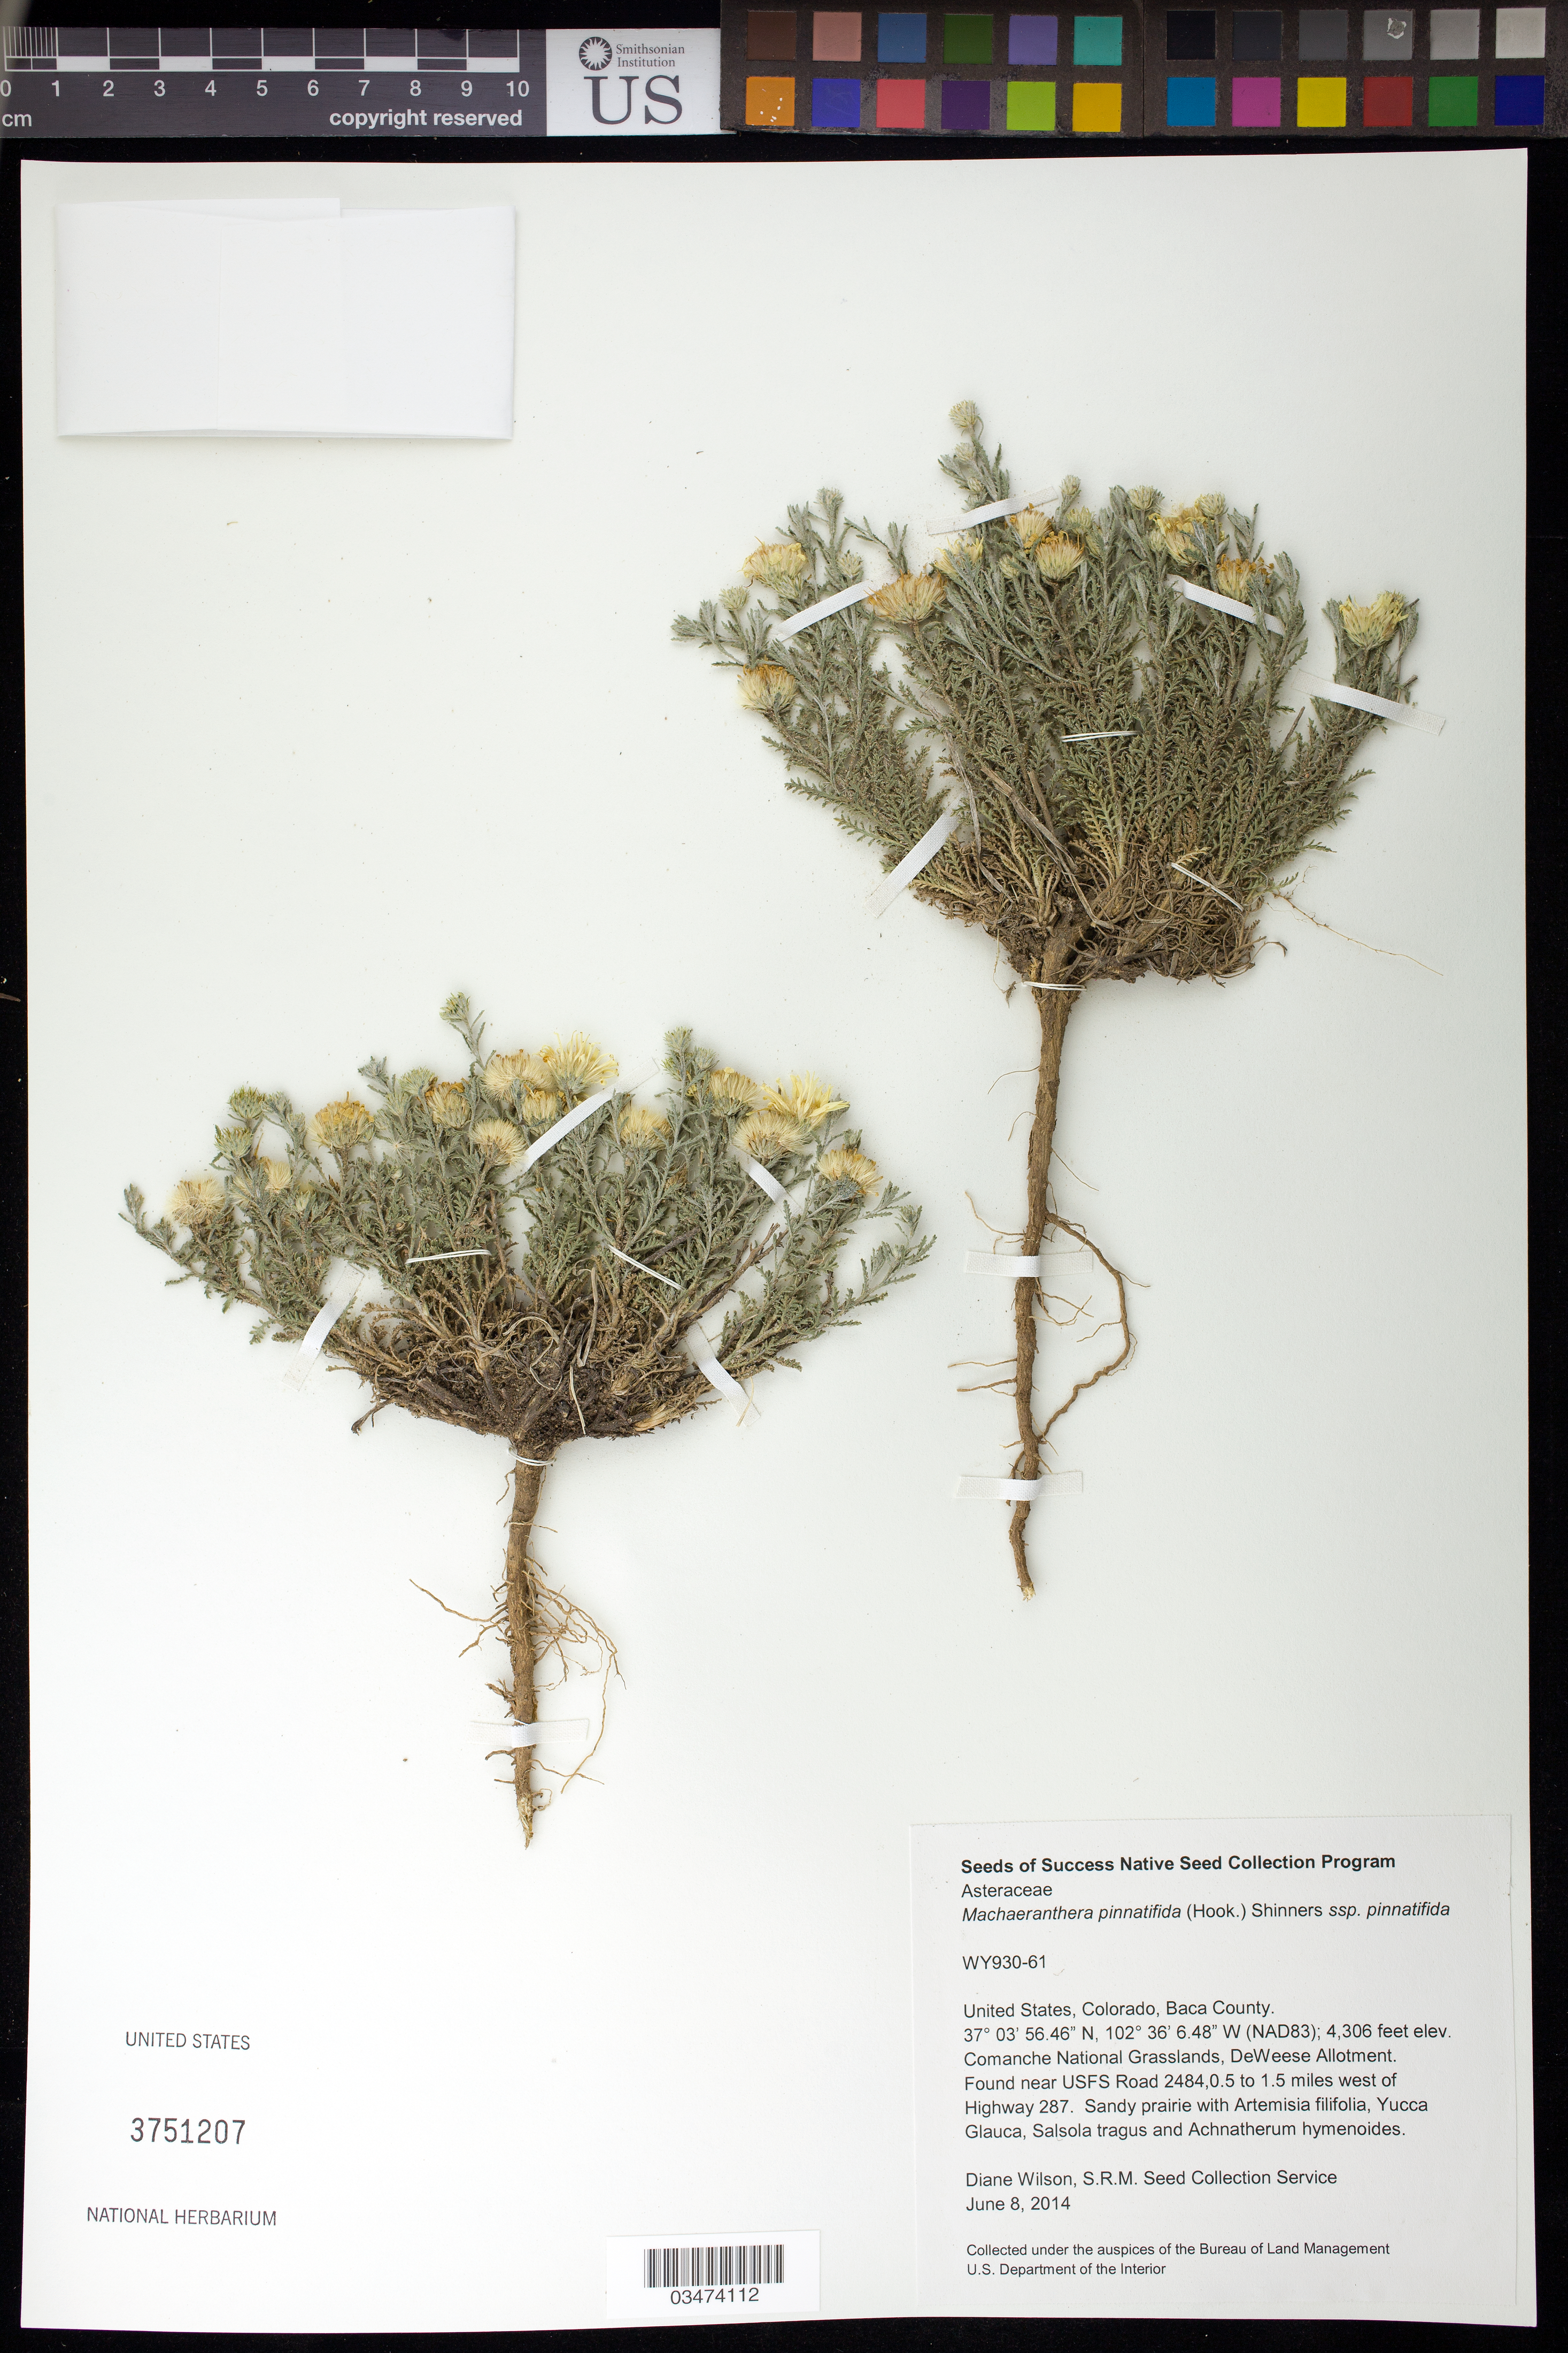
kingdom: Plantae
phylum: Tracheophyta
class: Magnoliopsida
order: Asterales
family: Asteraceae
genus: Machaeranthera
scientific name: Machaeranthera pinnatifida subsp. pinnatifida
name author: (Hook.) Shinners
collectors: D. Wilson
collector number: WY930-61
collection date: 2014-06-08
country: United States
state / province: Colorado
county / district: Baca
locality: Comanche National Grasslands, DeWeese Allotment, near USFS Road 2484, 05 to 1 mi. W of Hwy 287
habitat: Sandy prairie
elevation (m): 1312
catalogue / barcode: US 3751207